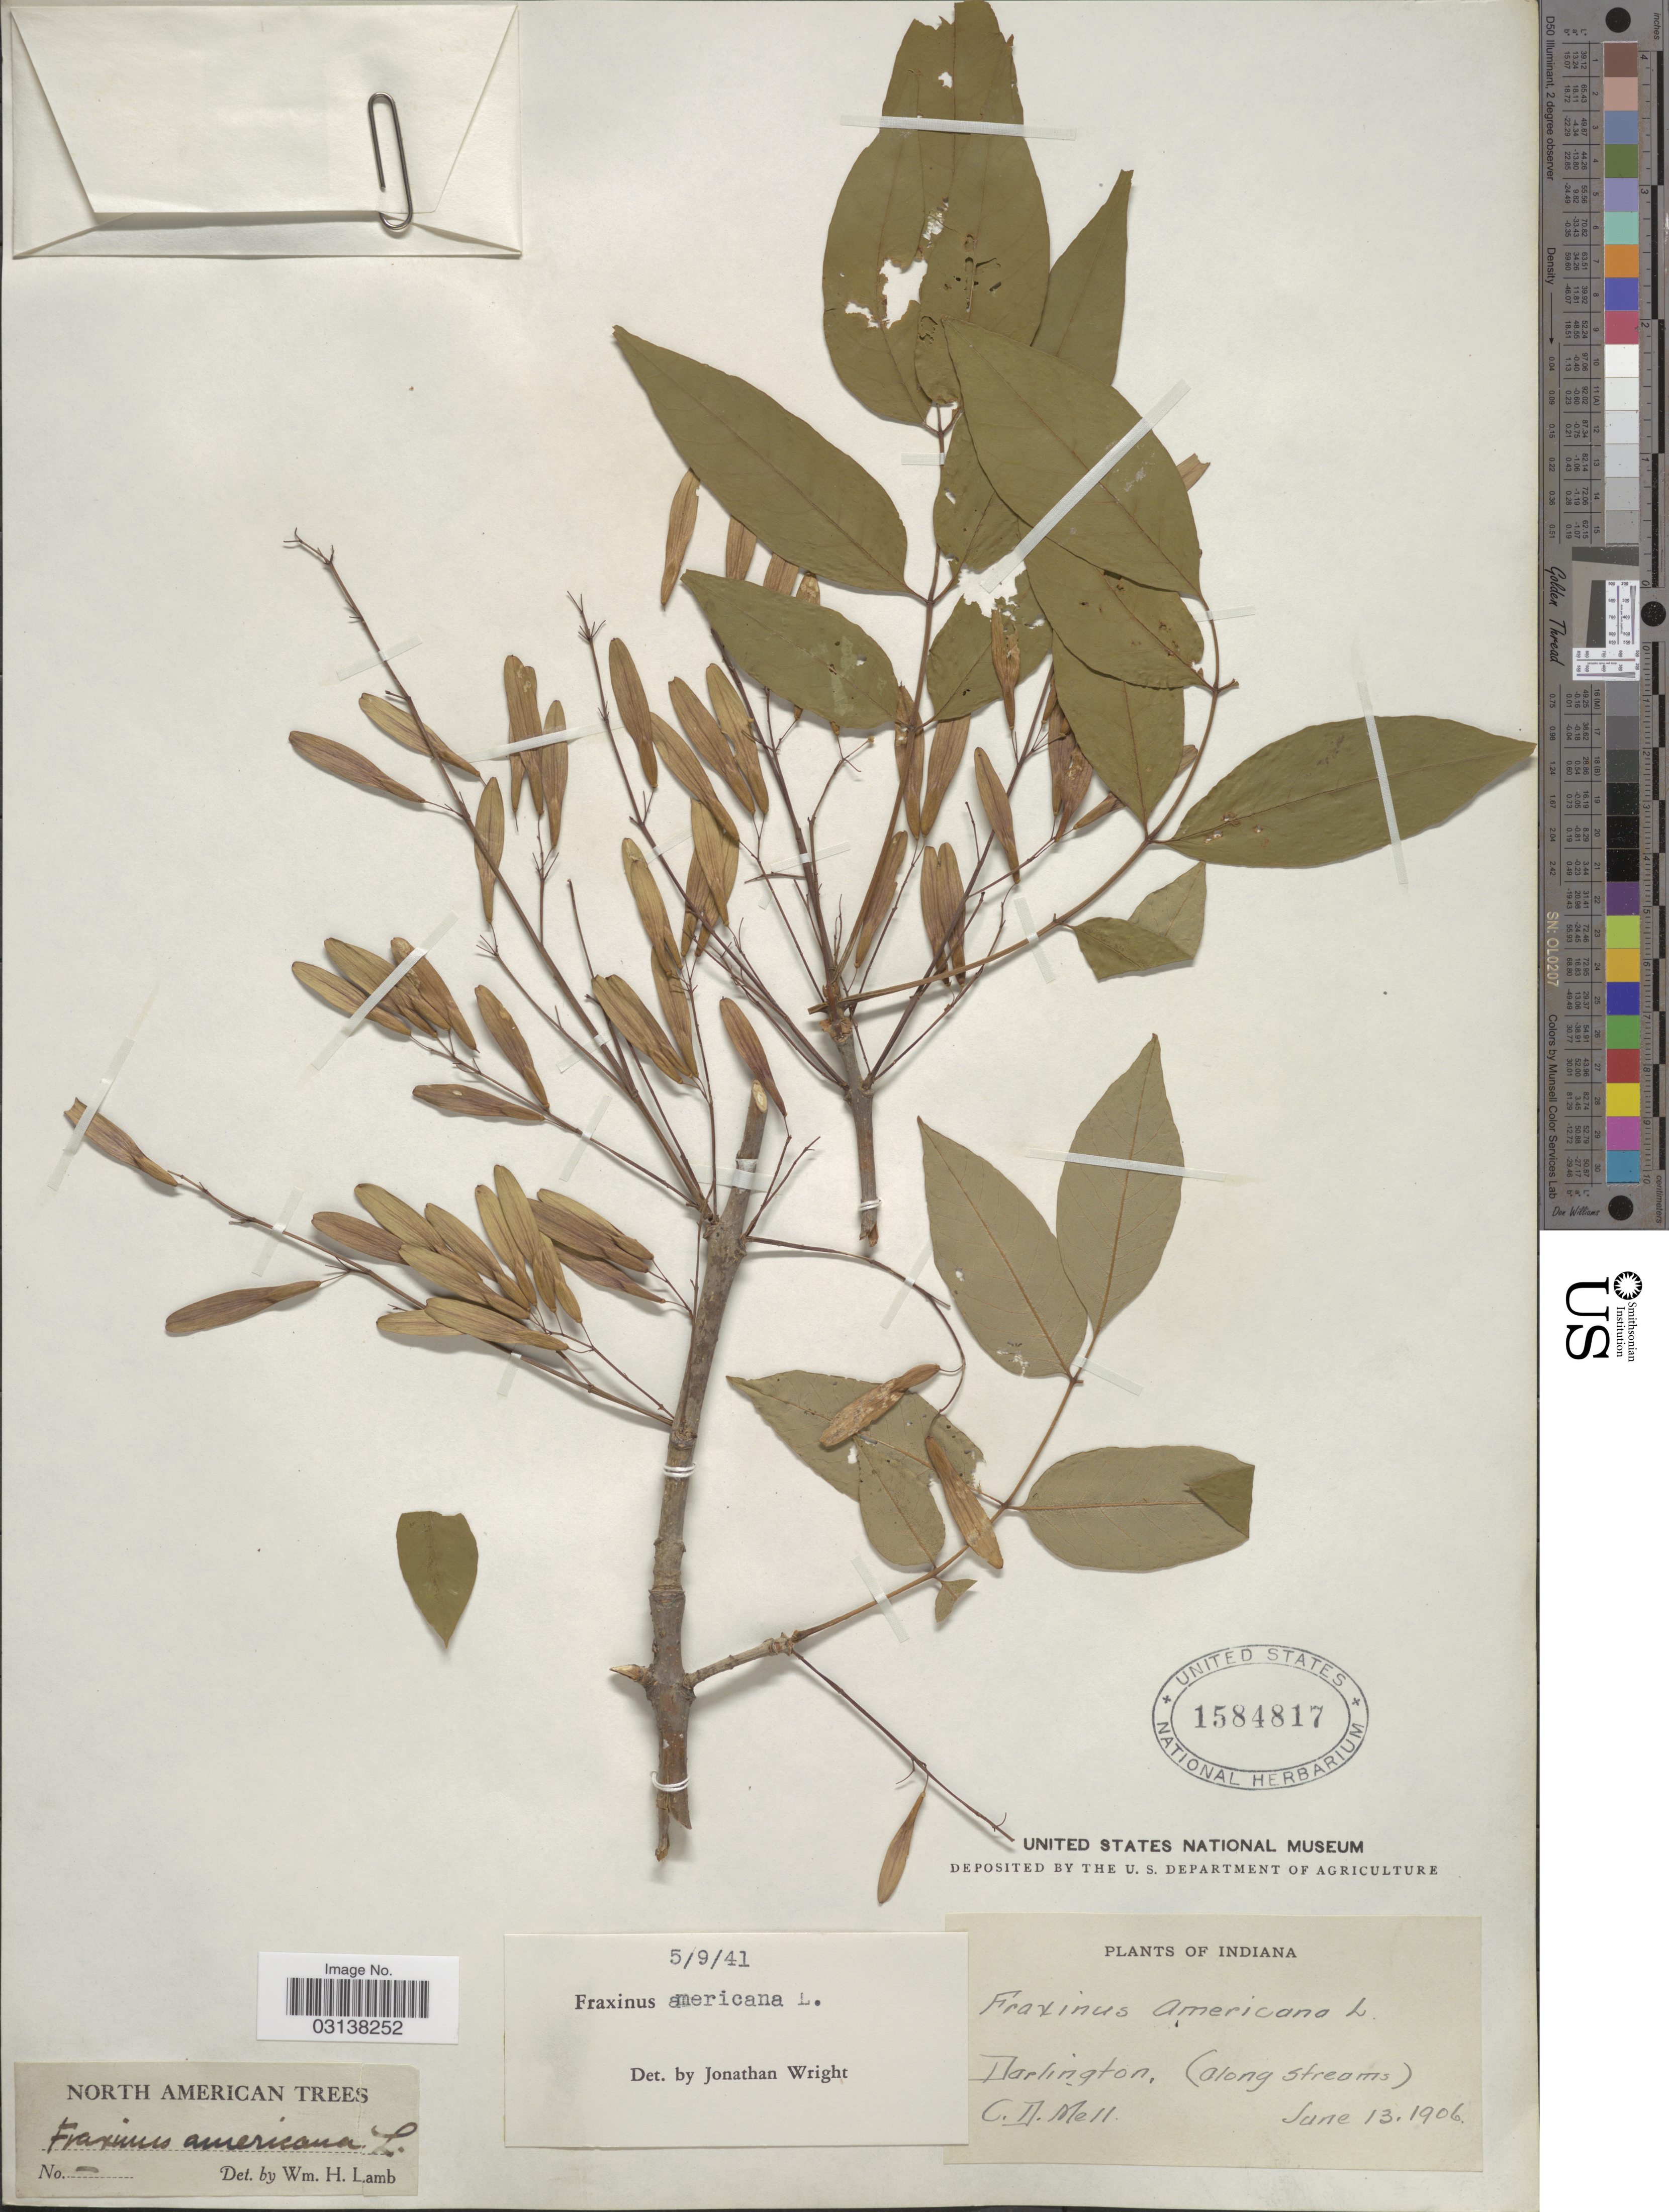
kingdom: Plantae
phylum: Tracheophyta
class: Magnoliopsida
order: Lamiales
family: Oleaceae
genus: Fraxinus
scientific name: Fraxinus americana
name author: L.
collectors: C. D. Mell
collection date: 1906-06-13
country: United States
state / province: Indiana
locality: Darlington, (along stream).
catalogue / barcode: US 1584817